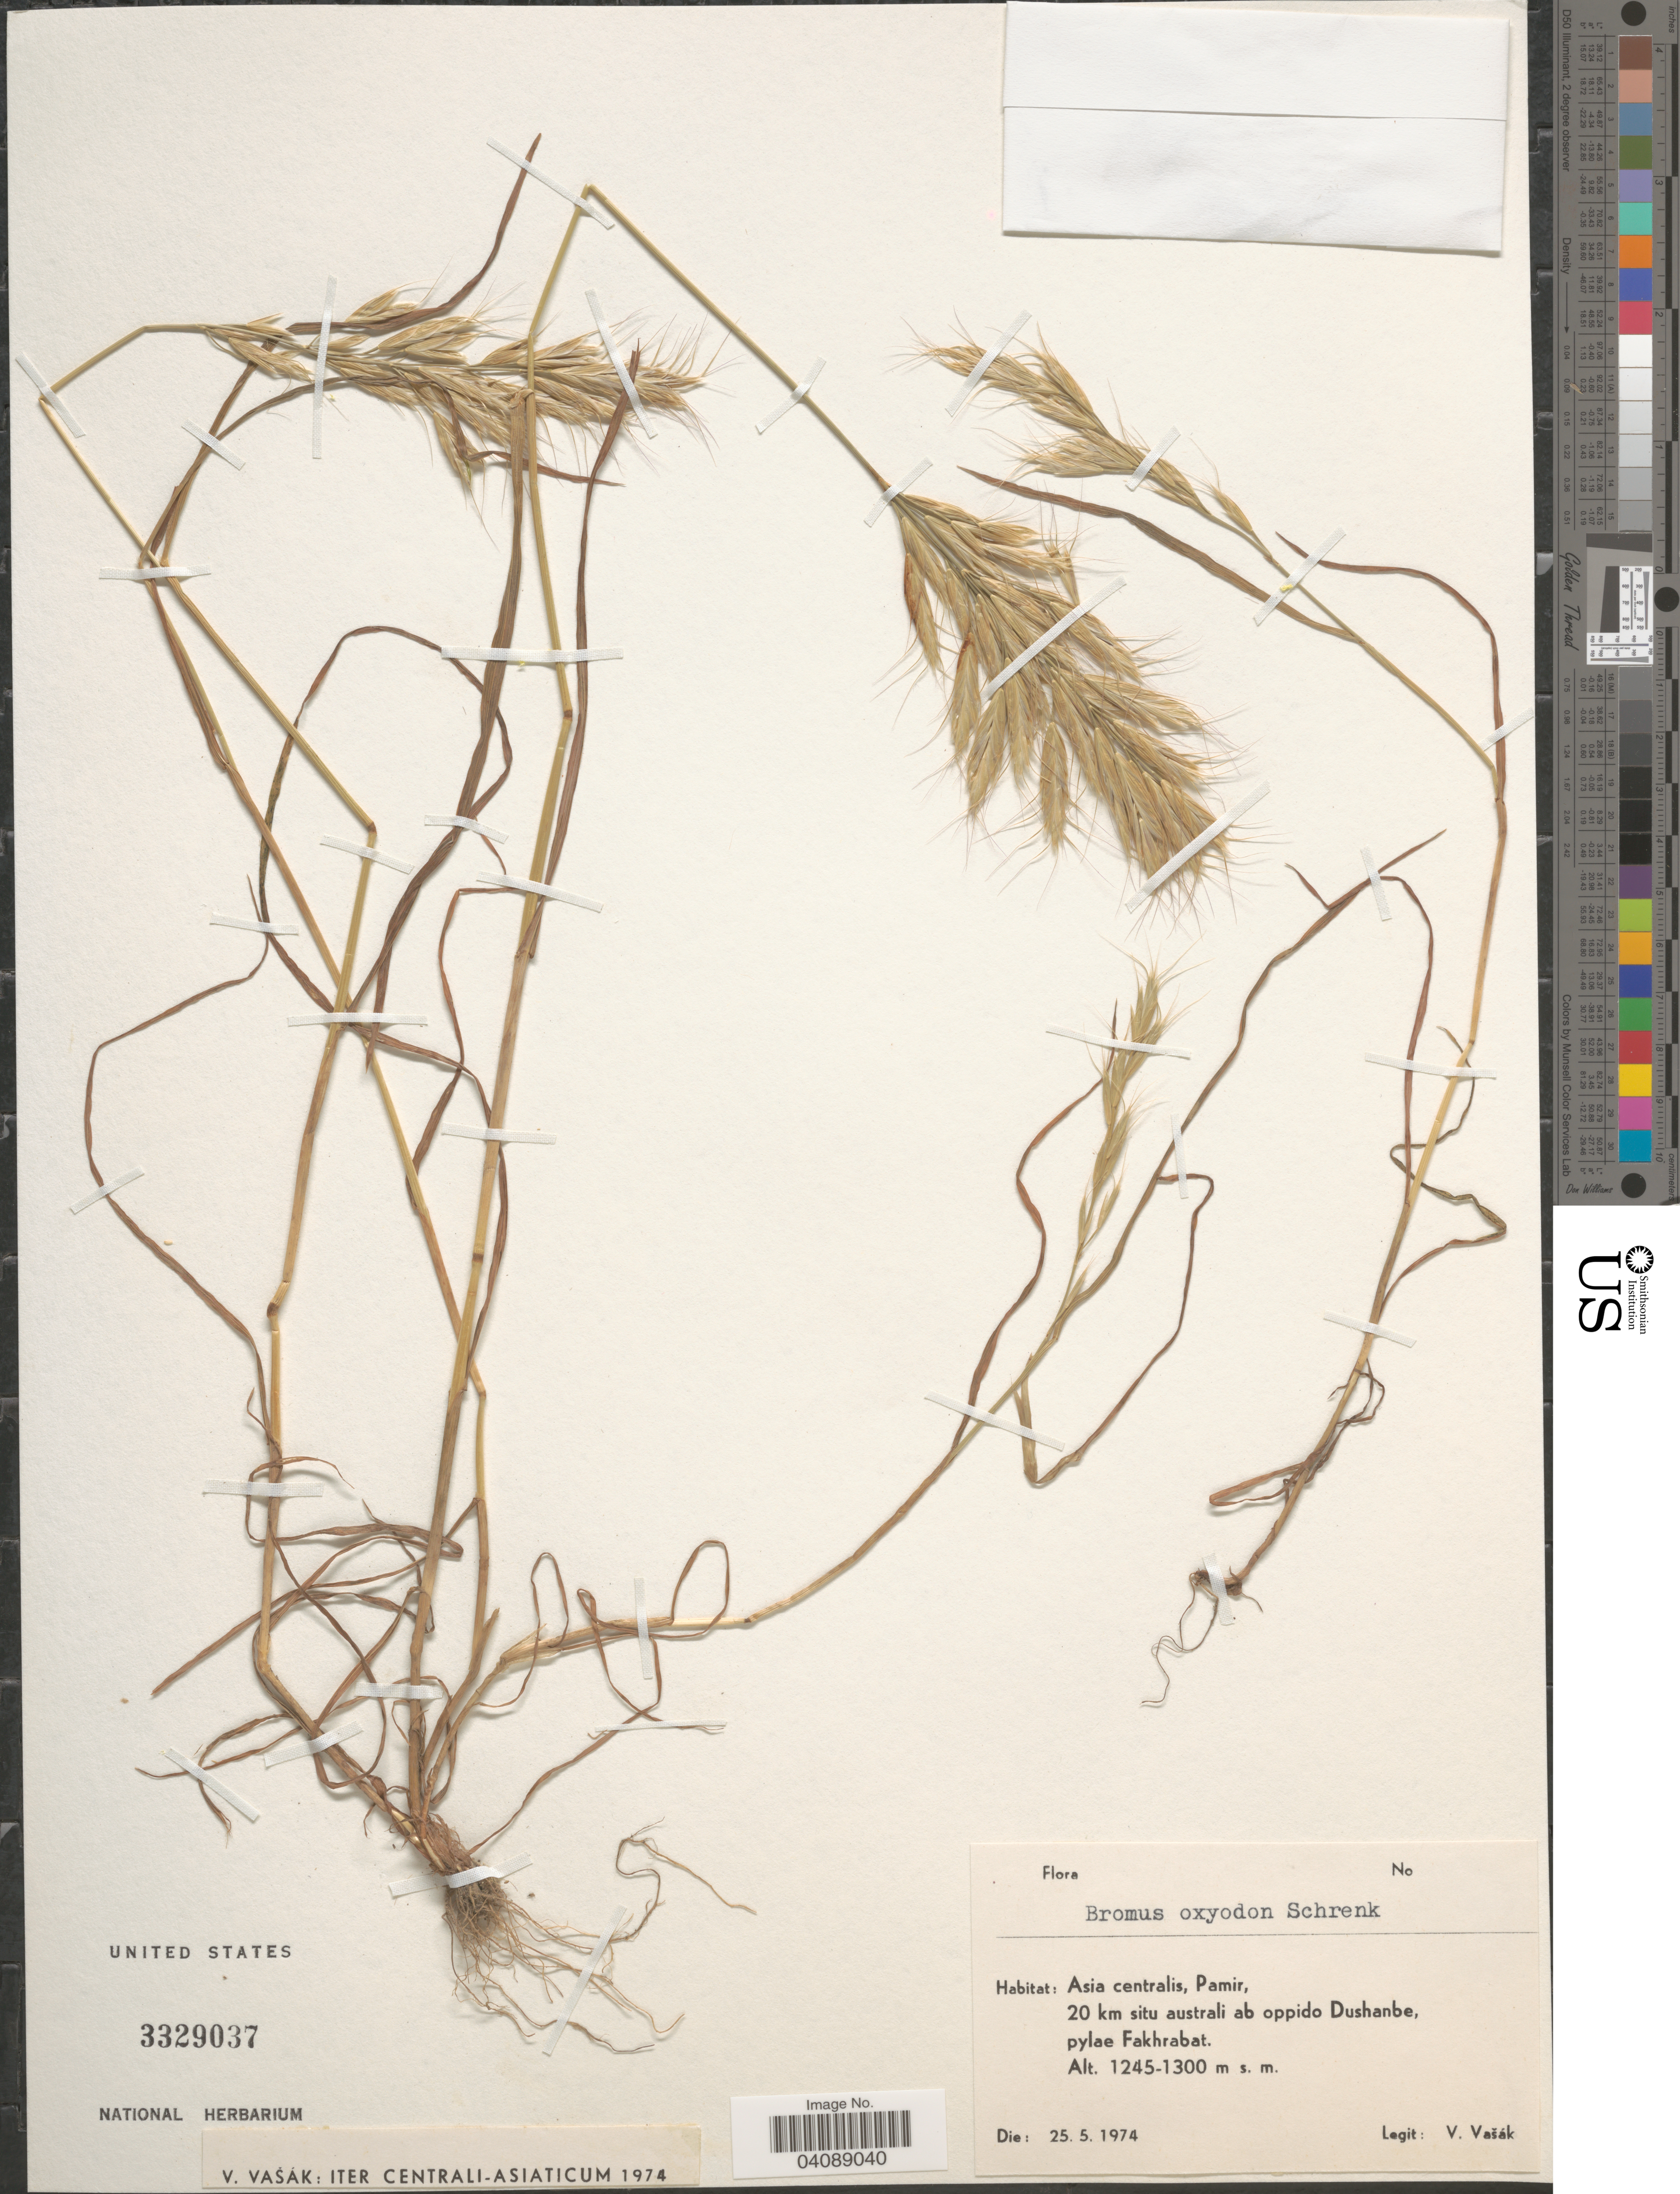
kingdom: Plantae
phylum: Tracheophyta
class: Liliopsida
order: Poales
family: Poaceae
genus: Bromus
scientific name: Bromus oxyodon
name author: Schrenk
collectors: V. Vasak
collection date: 1974-05-25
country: Tajikistan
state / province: Dushanbe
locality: Asia centralis, Pamir, 20 km situ australi ab oppido Dushanbe, pylae Fakhrabat.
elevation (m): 1245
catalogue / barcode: US 3329037